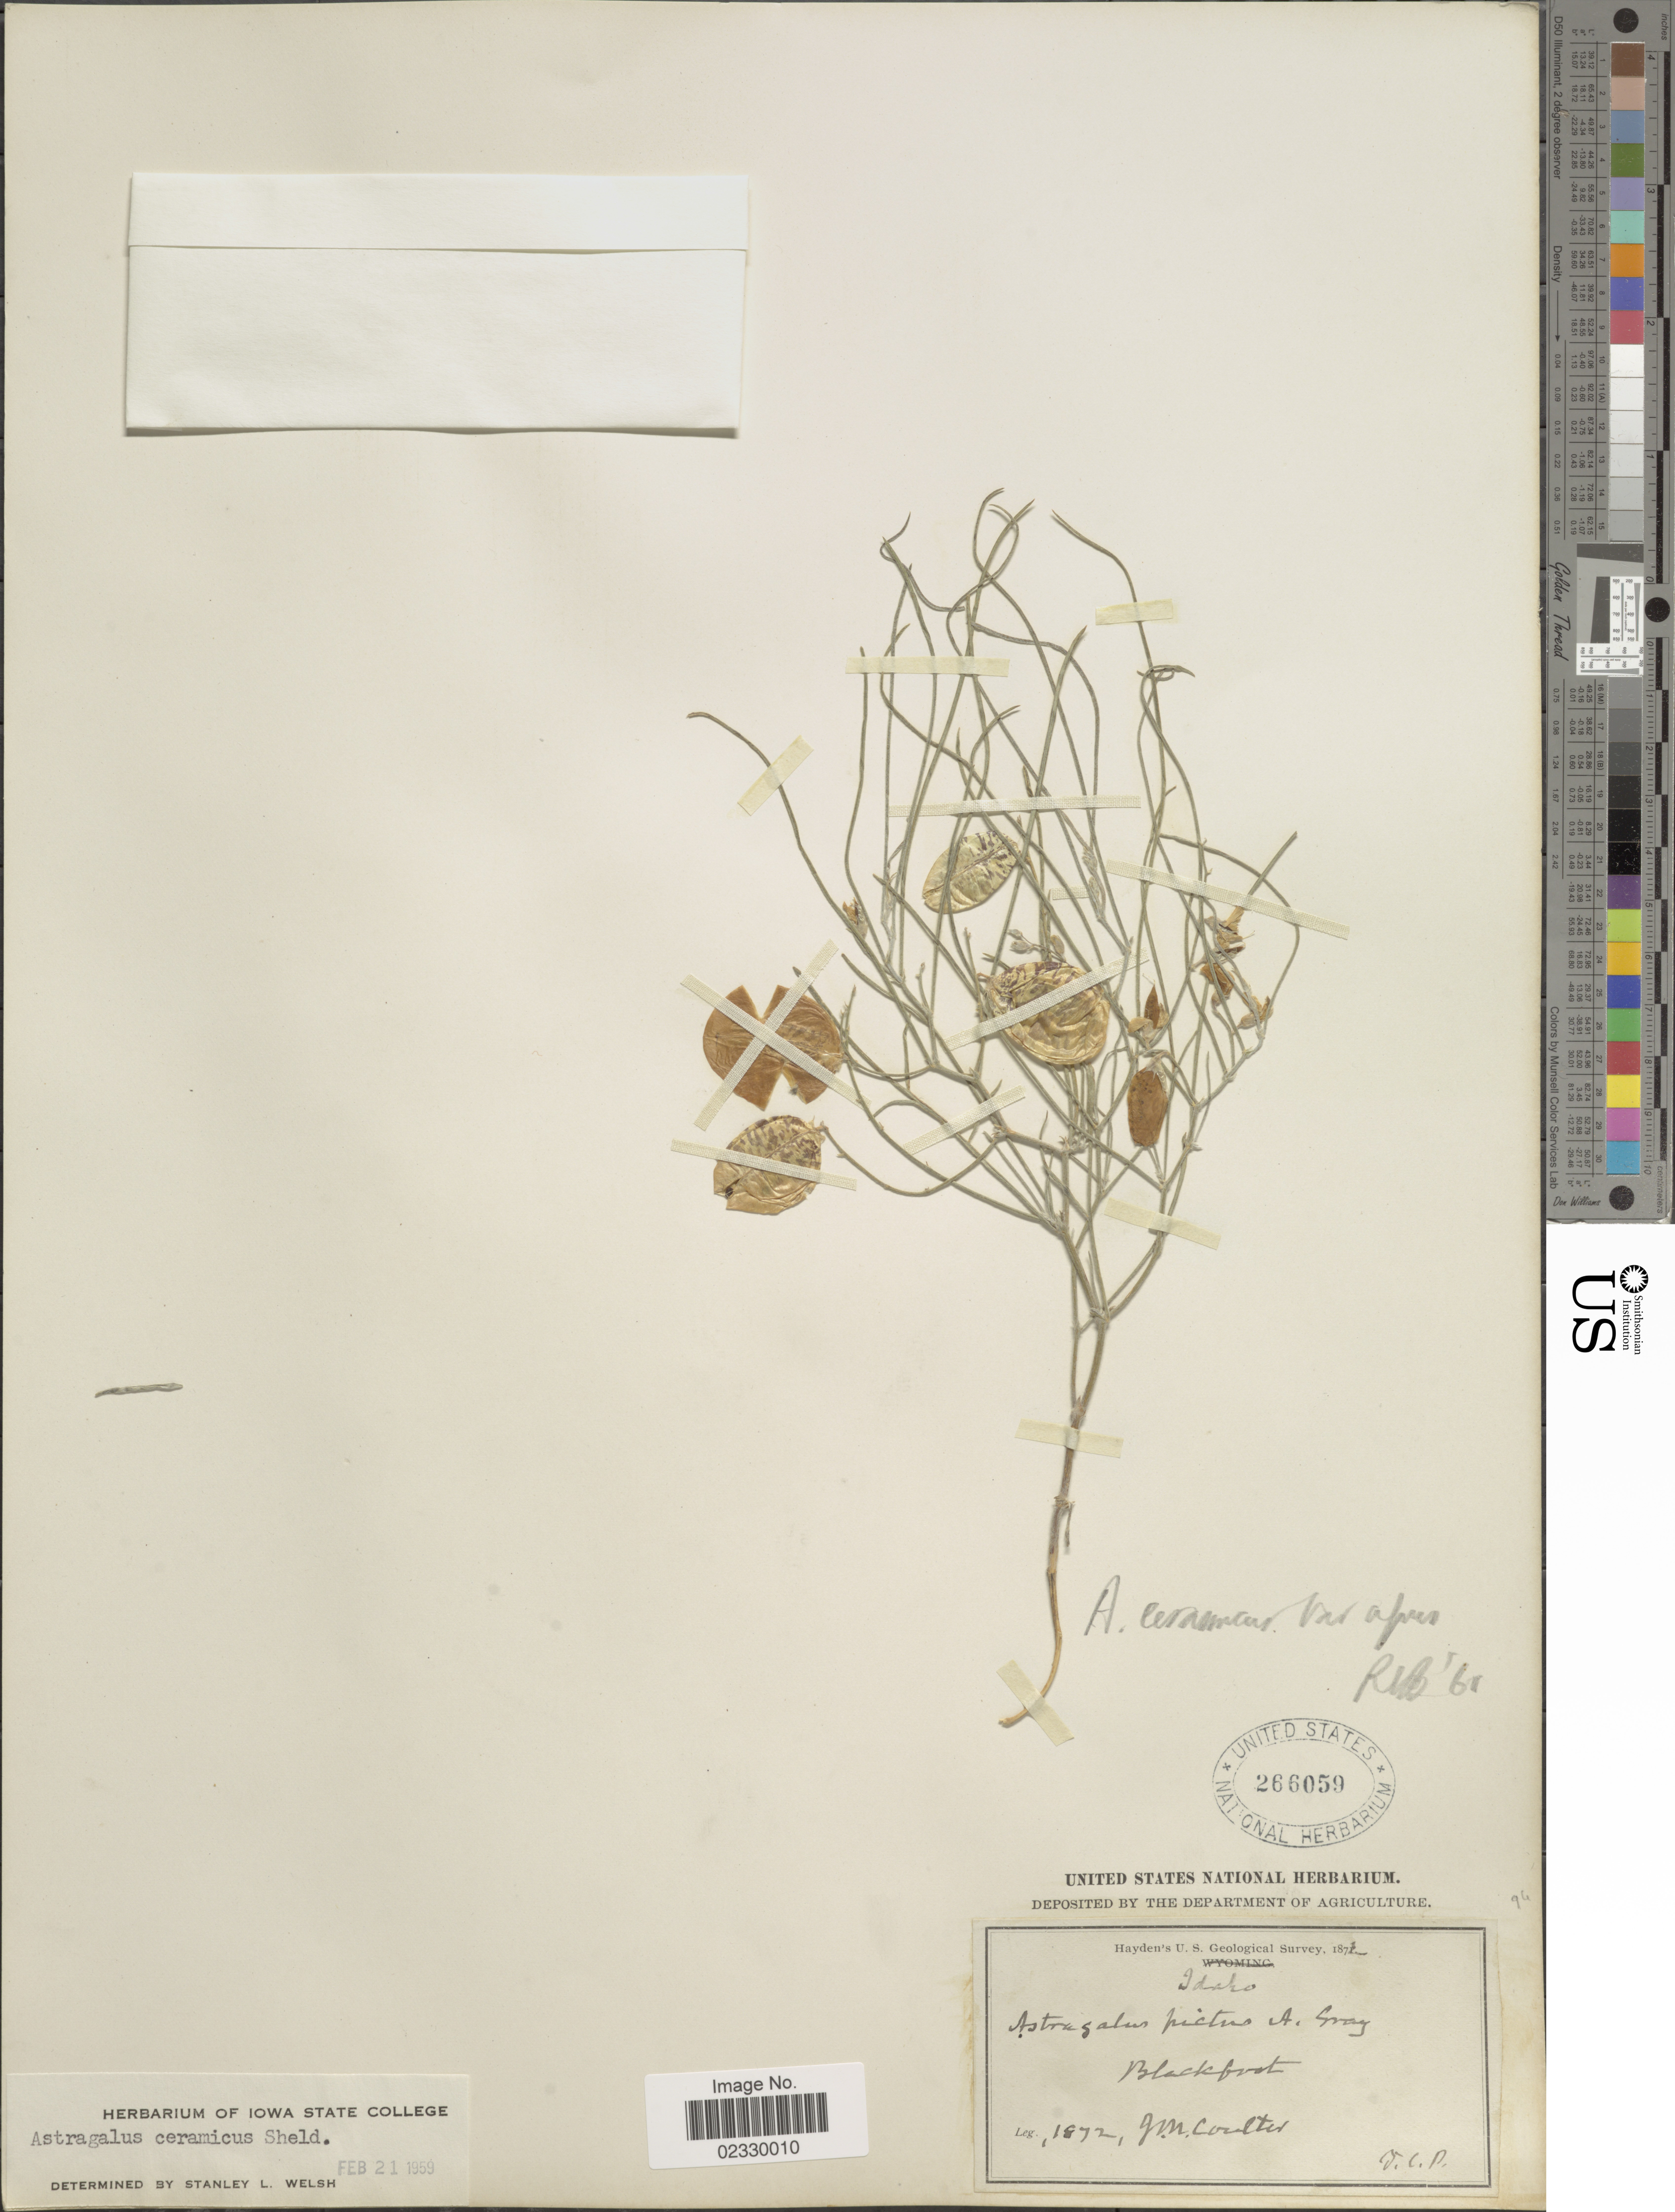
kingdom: Plantae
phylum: Tracheophyta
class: Magnoliopsida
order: Fabales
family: Fabaceae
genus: Astragalus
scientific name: Astragalus ceramicus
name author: E. Sheld.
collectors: J. M. Coulter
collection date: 1872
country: United States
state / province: Idaho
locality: Blackfoot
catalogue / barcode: US 266059